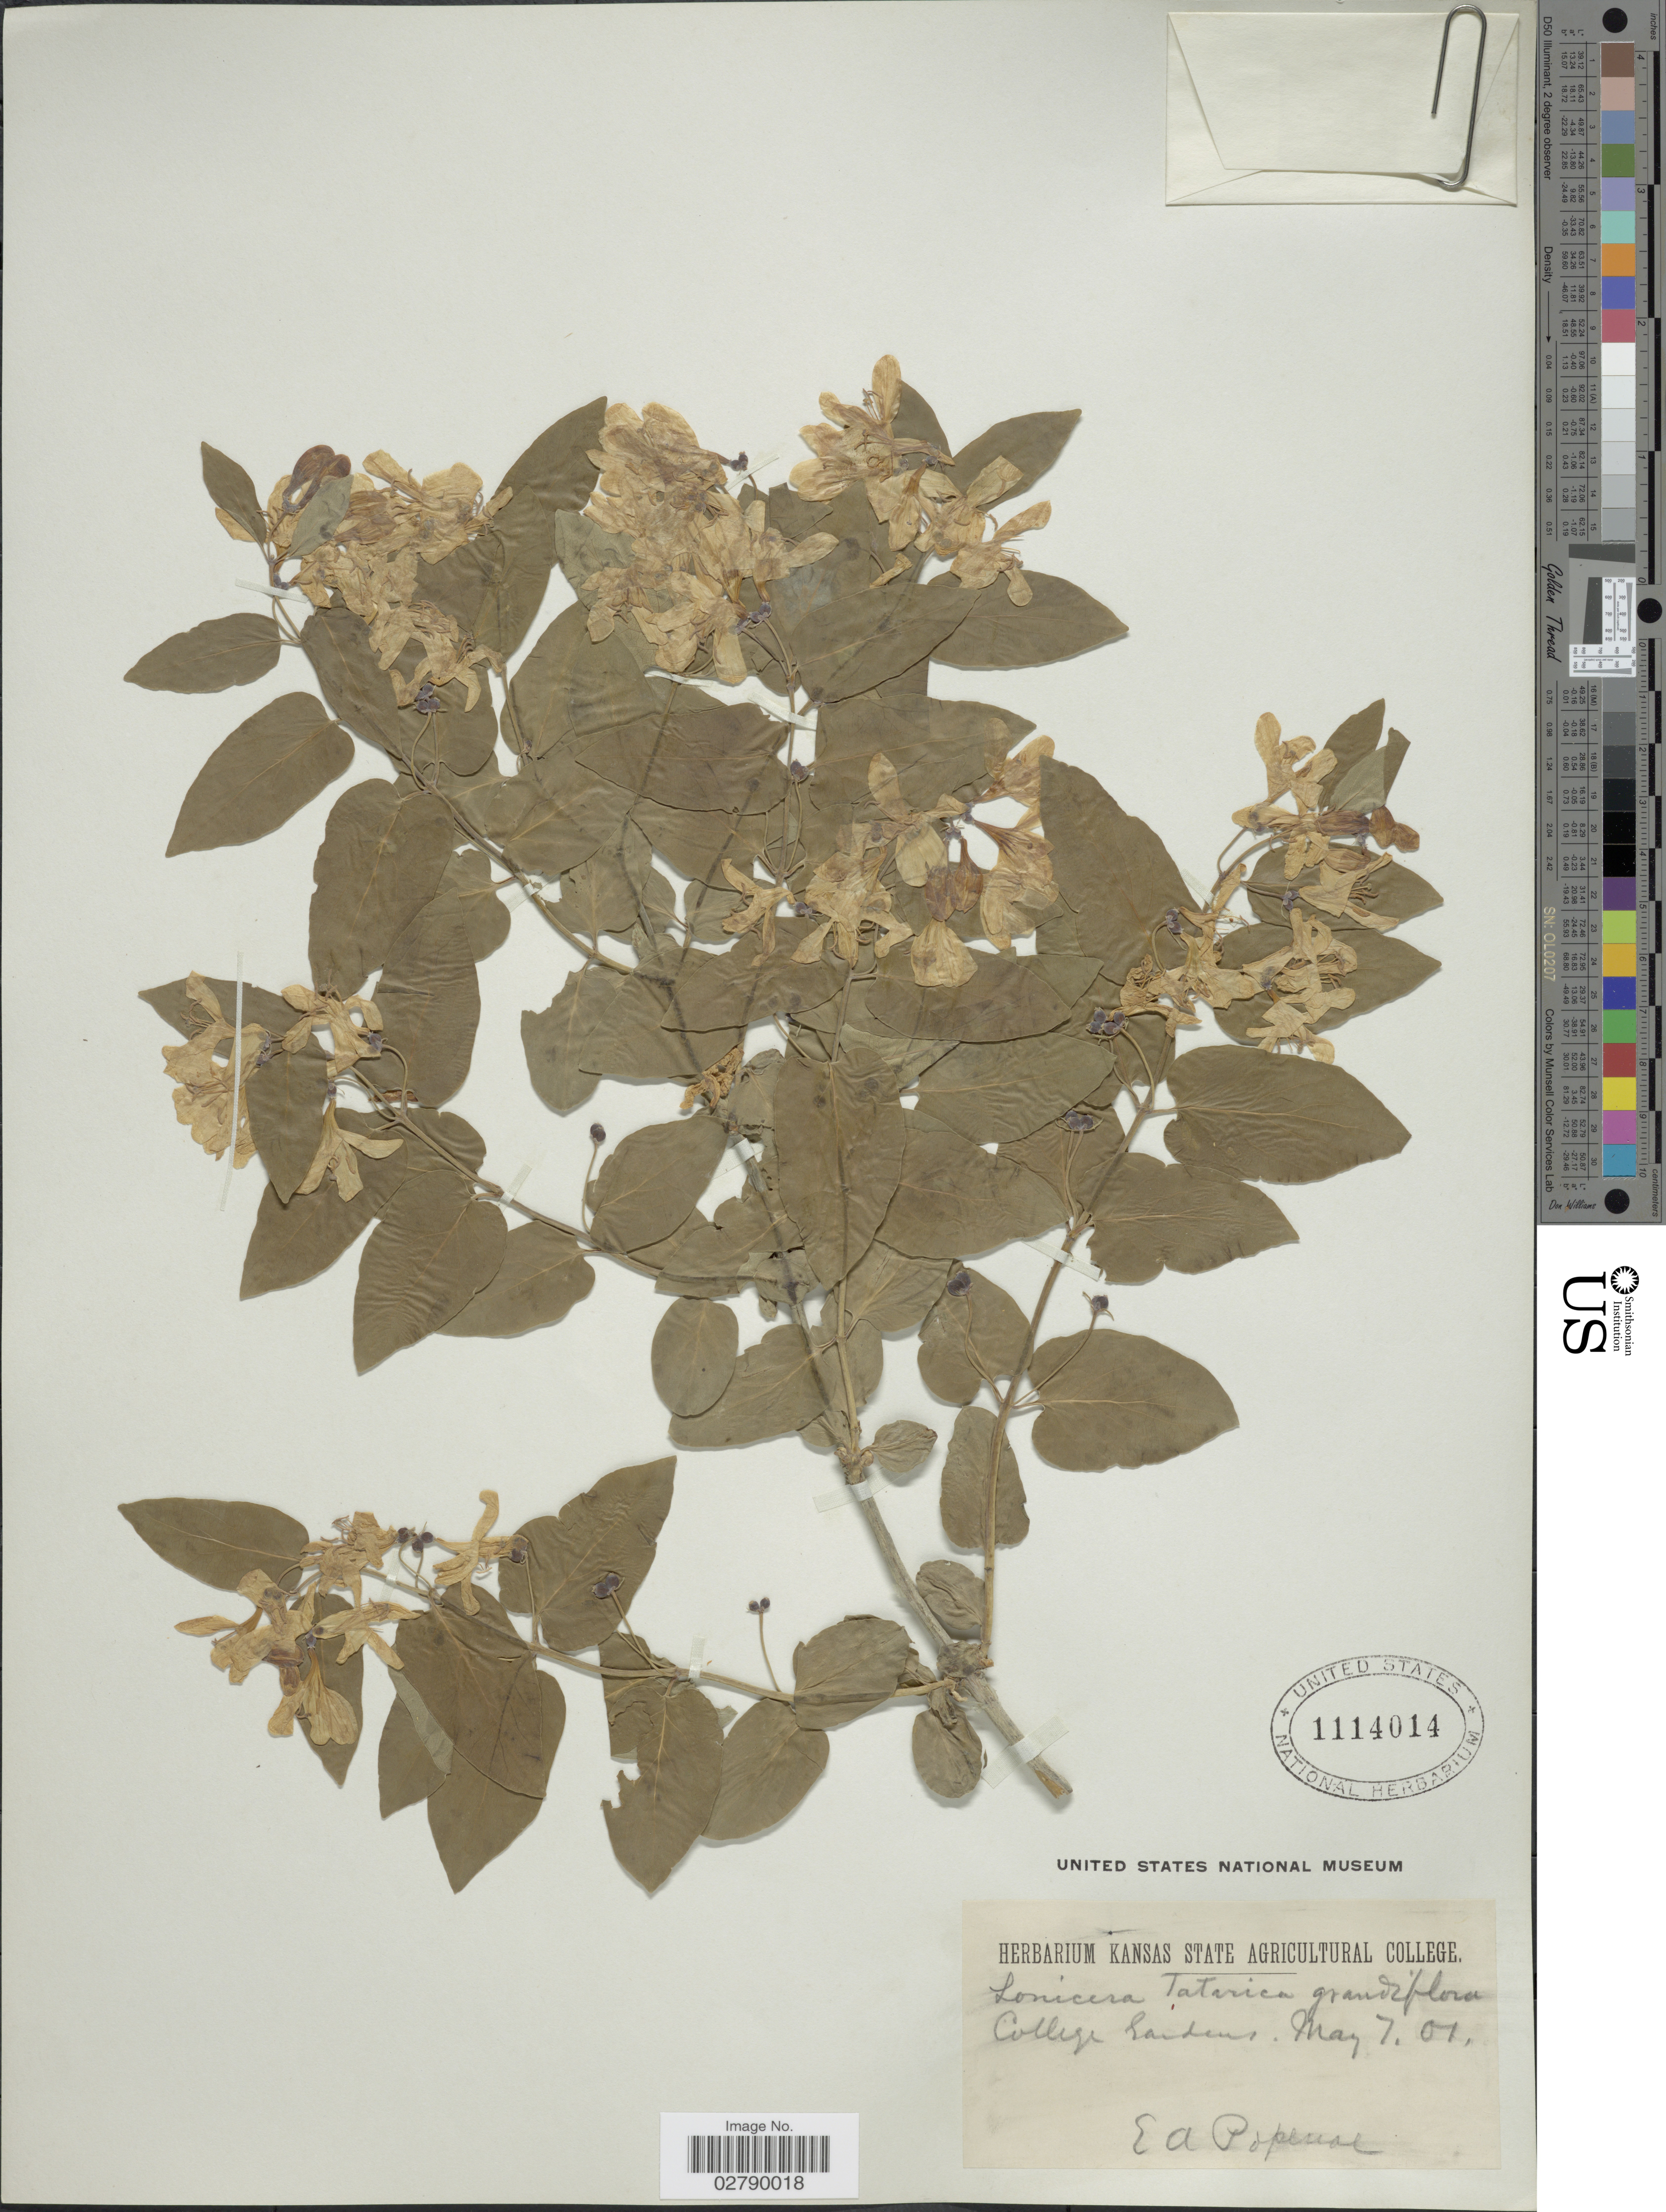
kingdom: Plantae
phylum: Tracheophyta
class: Magnoliopsida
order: Dipsacales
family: Caprifoliaceae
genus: Lonicera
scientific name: Lonicera tatarica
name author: L.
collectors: E. A. Popenoe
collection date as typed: Transcribed d/m/y: 7/5/1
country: United States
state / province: Kansas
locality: College Gardens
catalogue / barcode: US 1114014